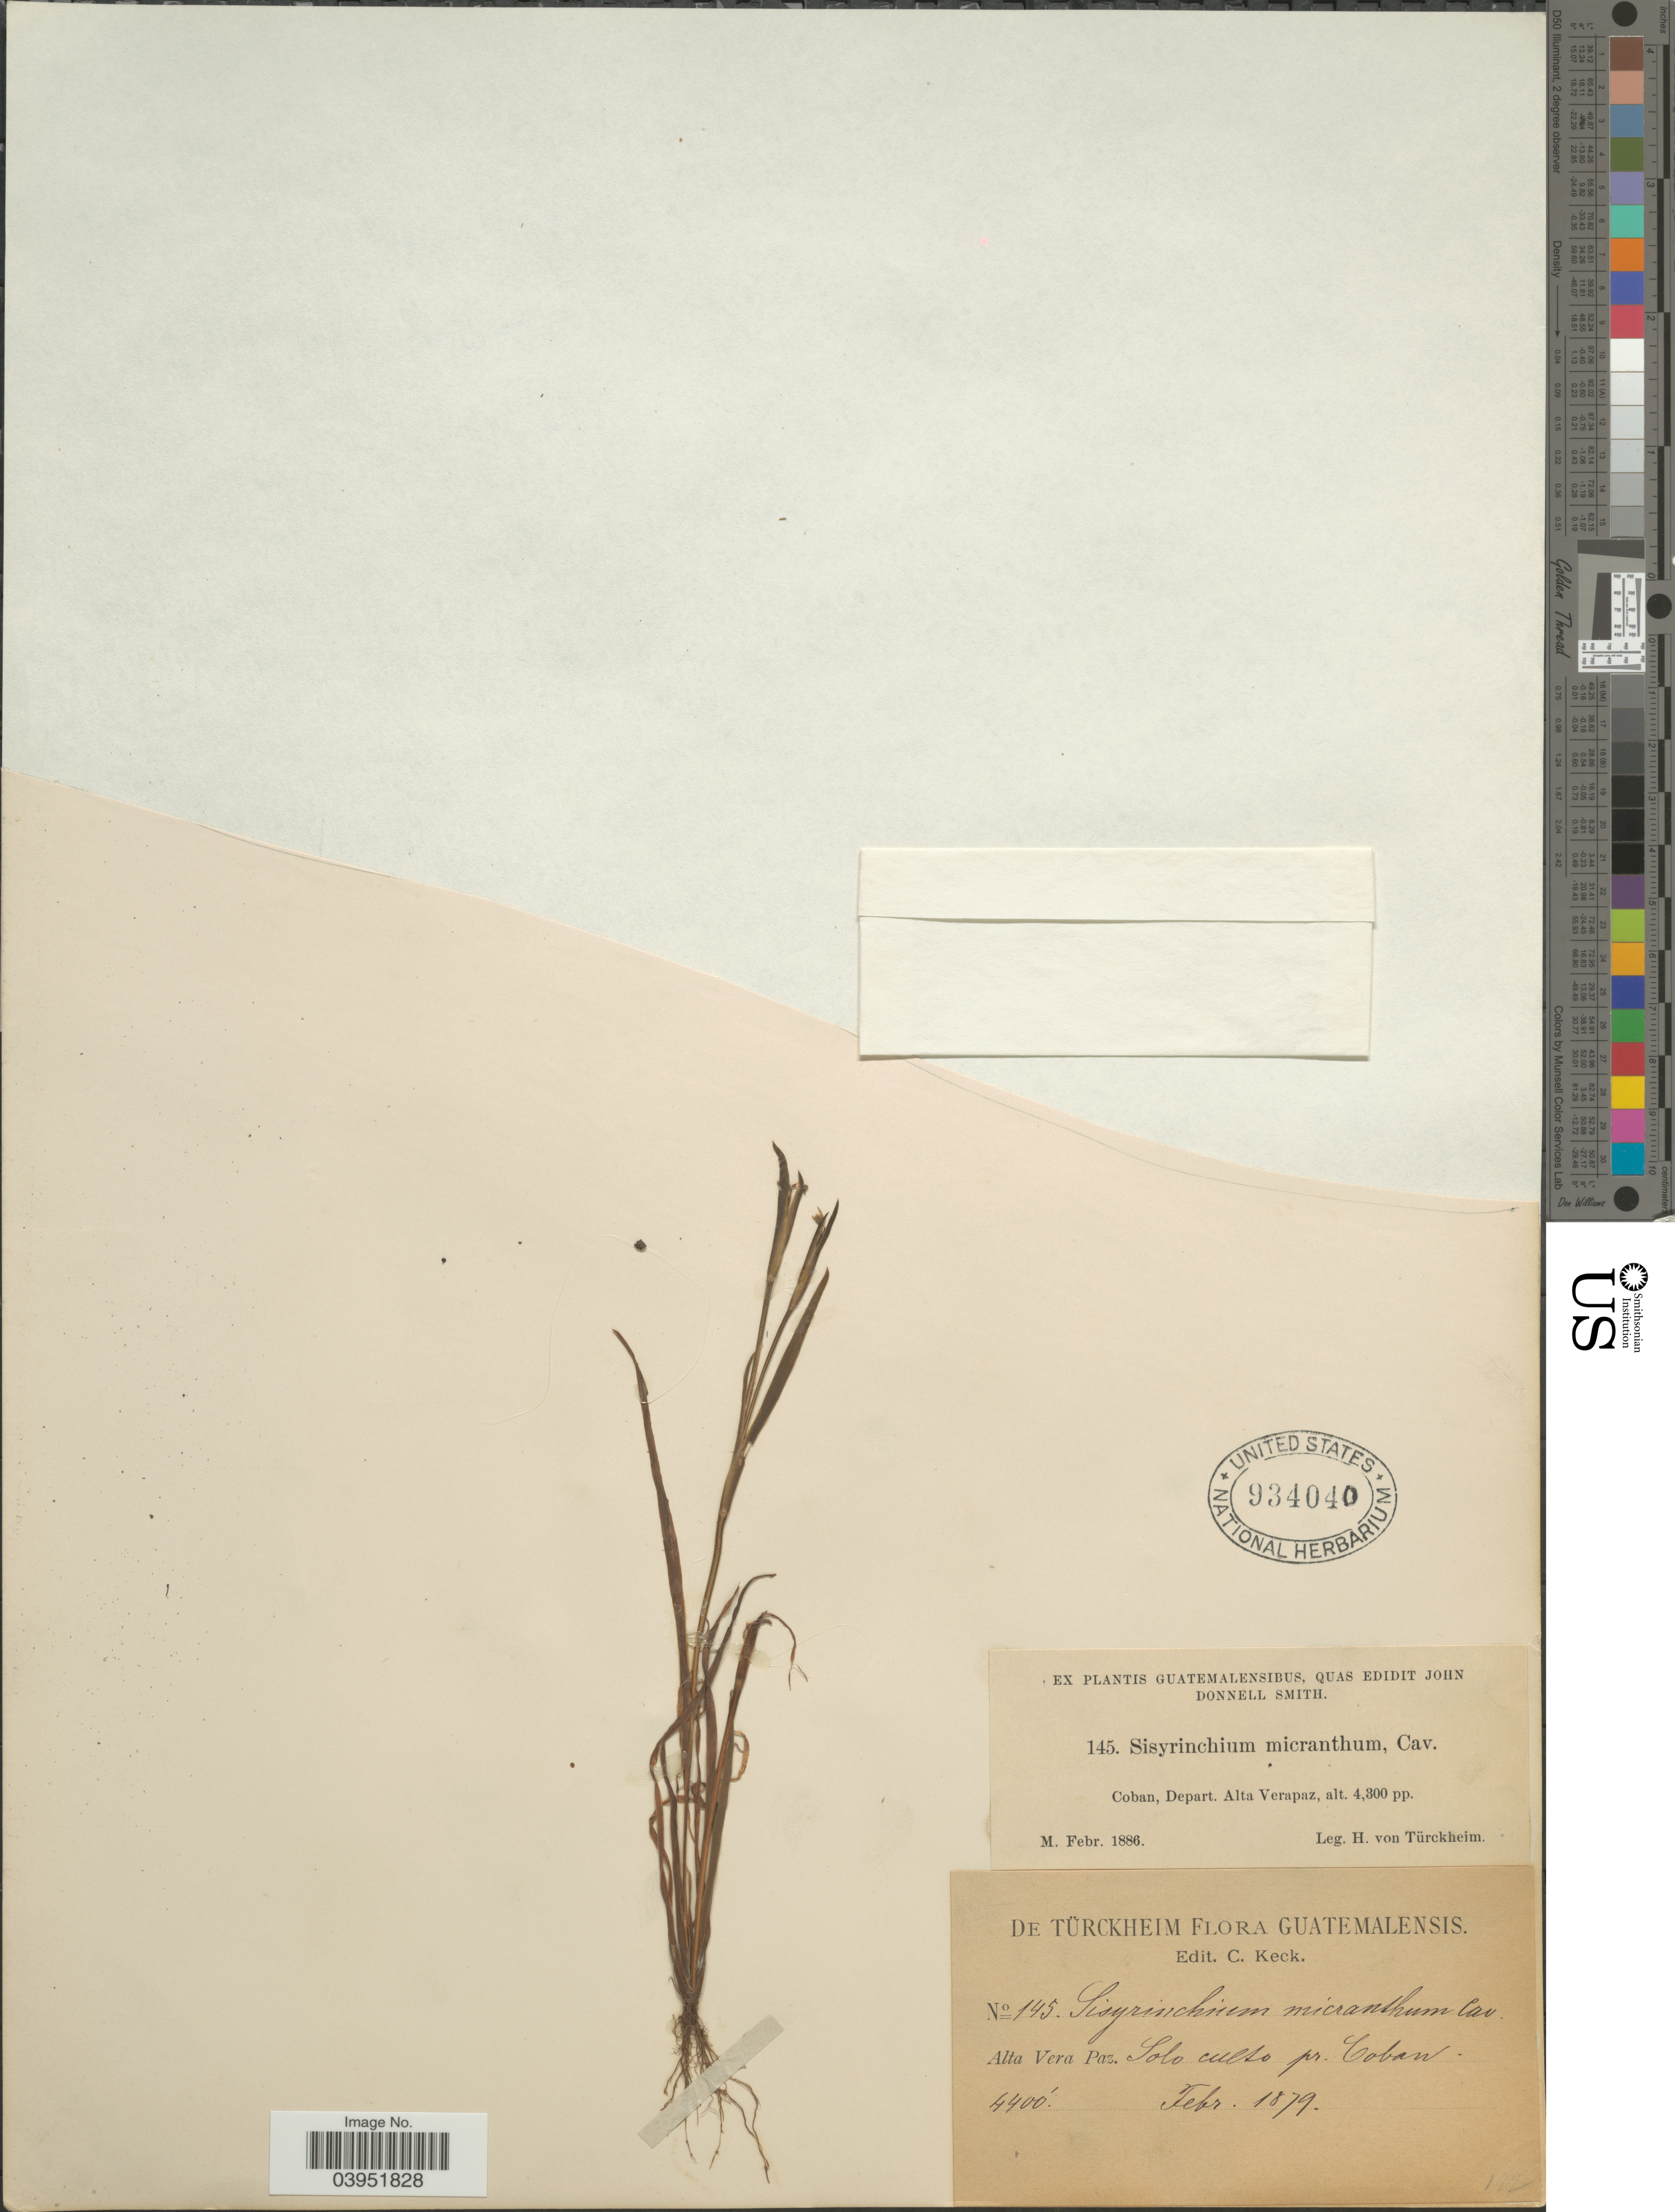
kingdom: Plantae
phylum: Tracheophyta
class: Liliopsida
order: Asparagales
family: Iridaceae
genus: Sisyrinchium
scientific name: Sisyrinchium rosulatum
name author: E.P. Bicknell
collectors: H. von Türckheim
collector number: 145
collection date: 1879-02/1886-02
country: Guatemala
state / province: Alta Verapaz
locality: Coban, Depart. Alta Verapaz. Alta Vera Paz. Solo culto pr. Coban.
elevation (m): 1341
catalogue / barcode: US 934040